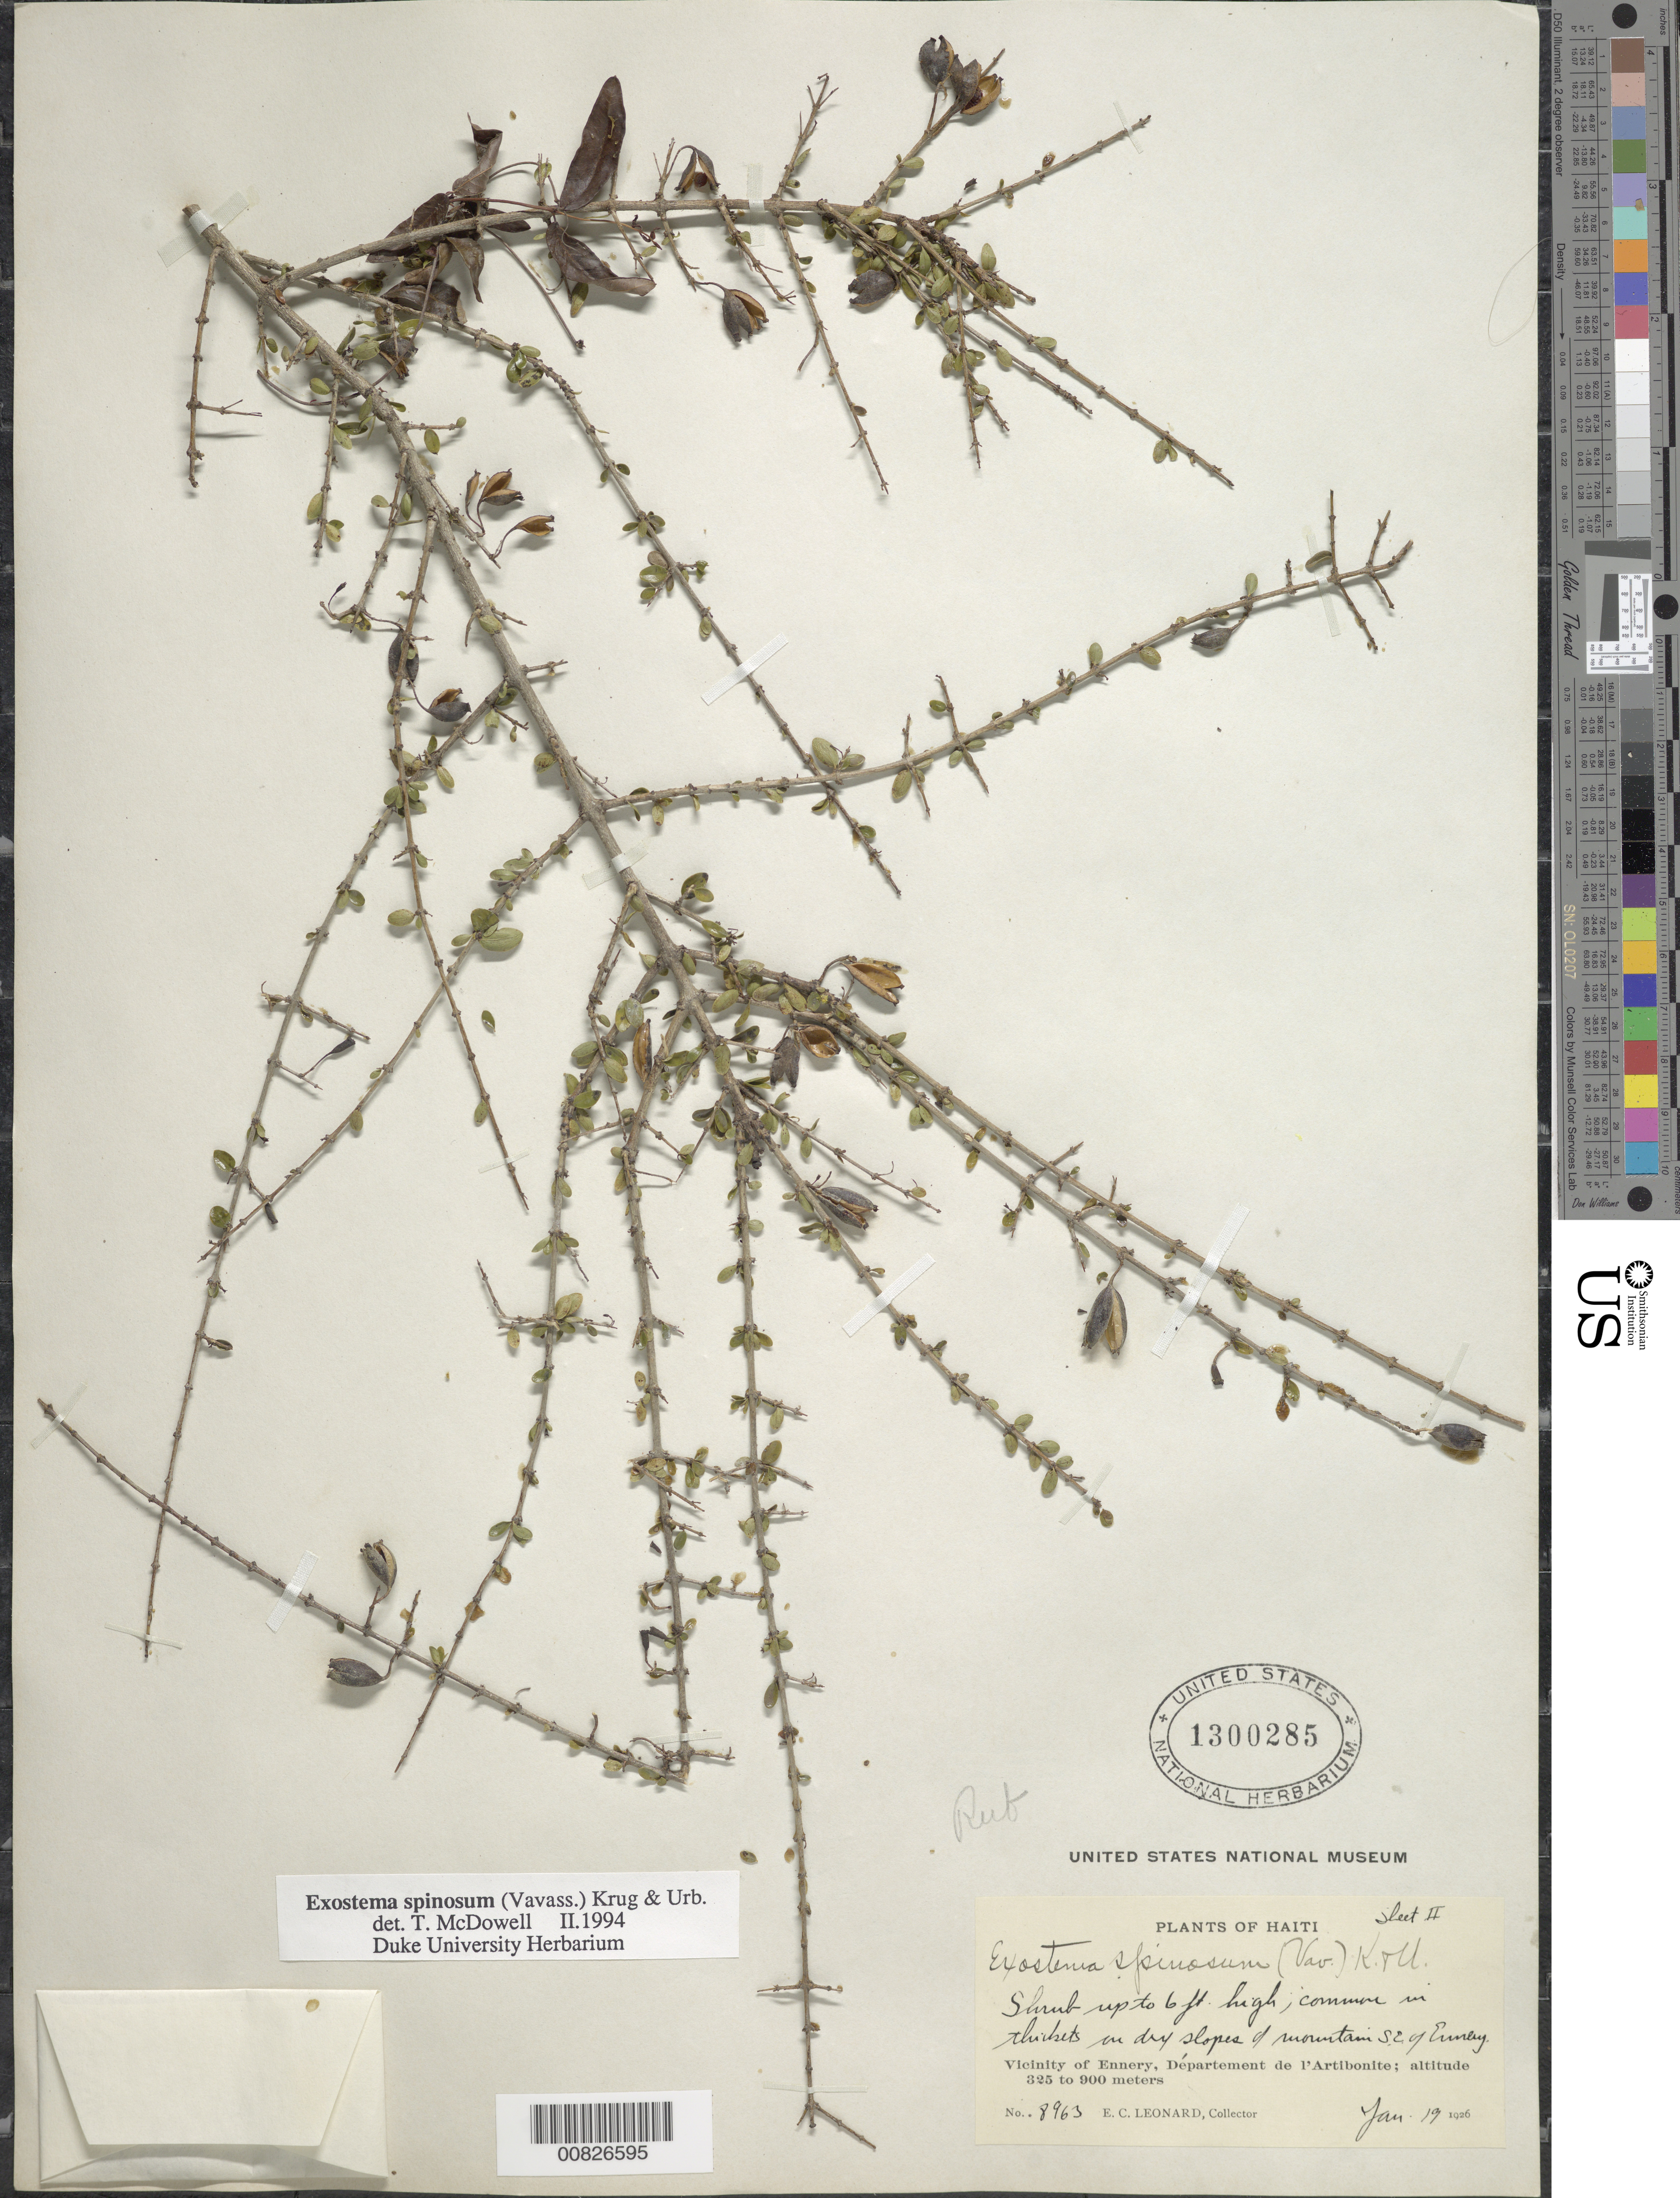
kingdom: Plantae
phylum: Tracheophyta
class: Magnoliopsida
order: Gentianales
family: Rubiaceae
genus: Exostema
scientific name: Exostema spinosum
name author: (Vavass.) Krug & Urb.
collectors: E. C. Leonard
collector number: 8963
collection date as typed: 19 Jan 1926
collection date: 1926-01-19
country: Haiti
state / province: Artibonite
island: Hispaniola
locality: Vicinity of Ennery, mountains SE of city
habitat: In thickets on dry slope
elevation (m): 325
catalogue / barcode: US 1300285